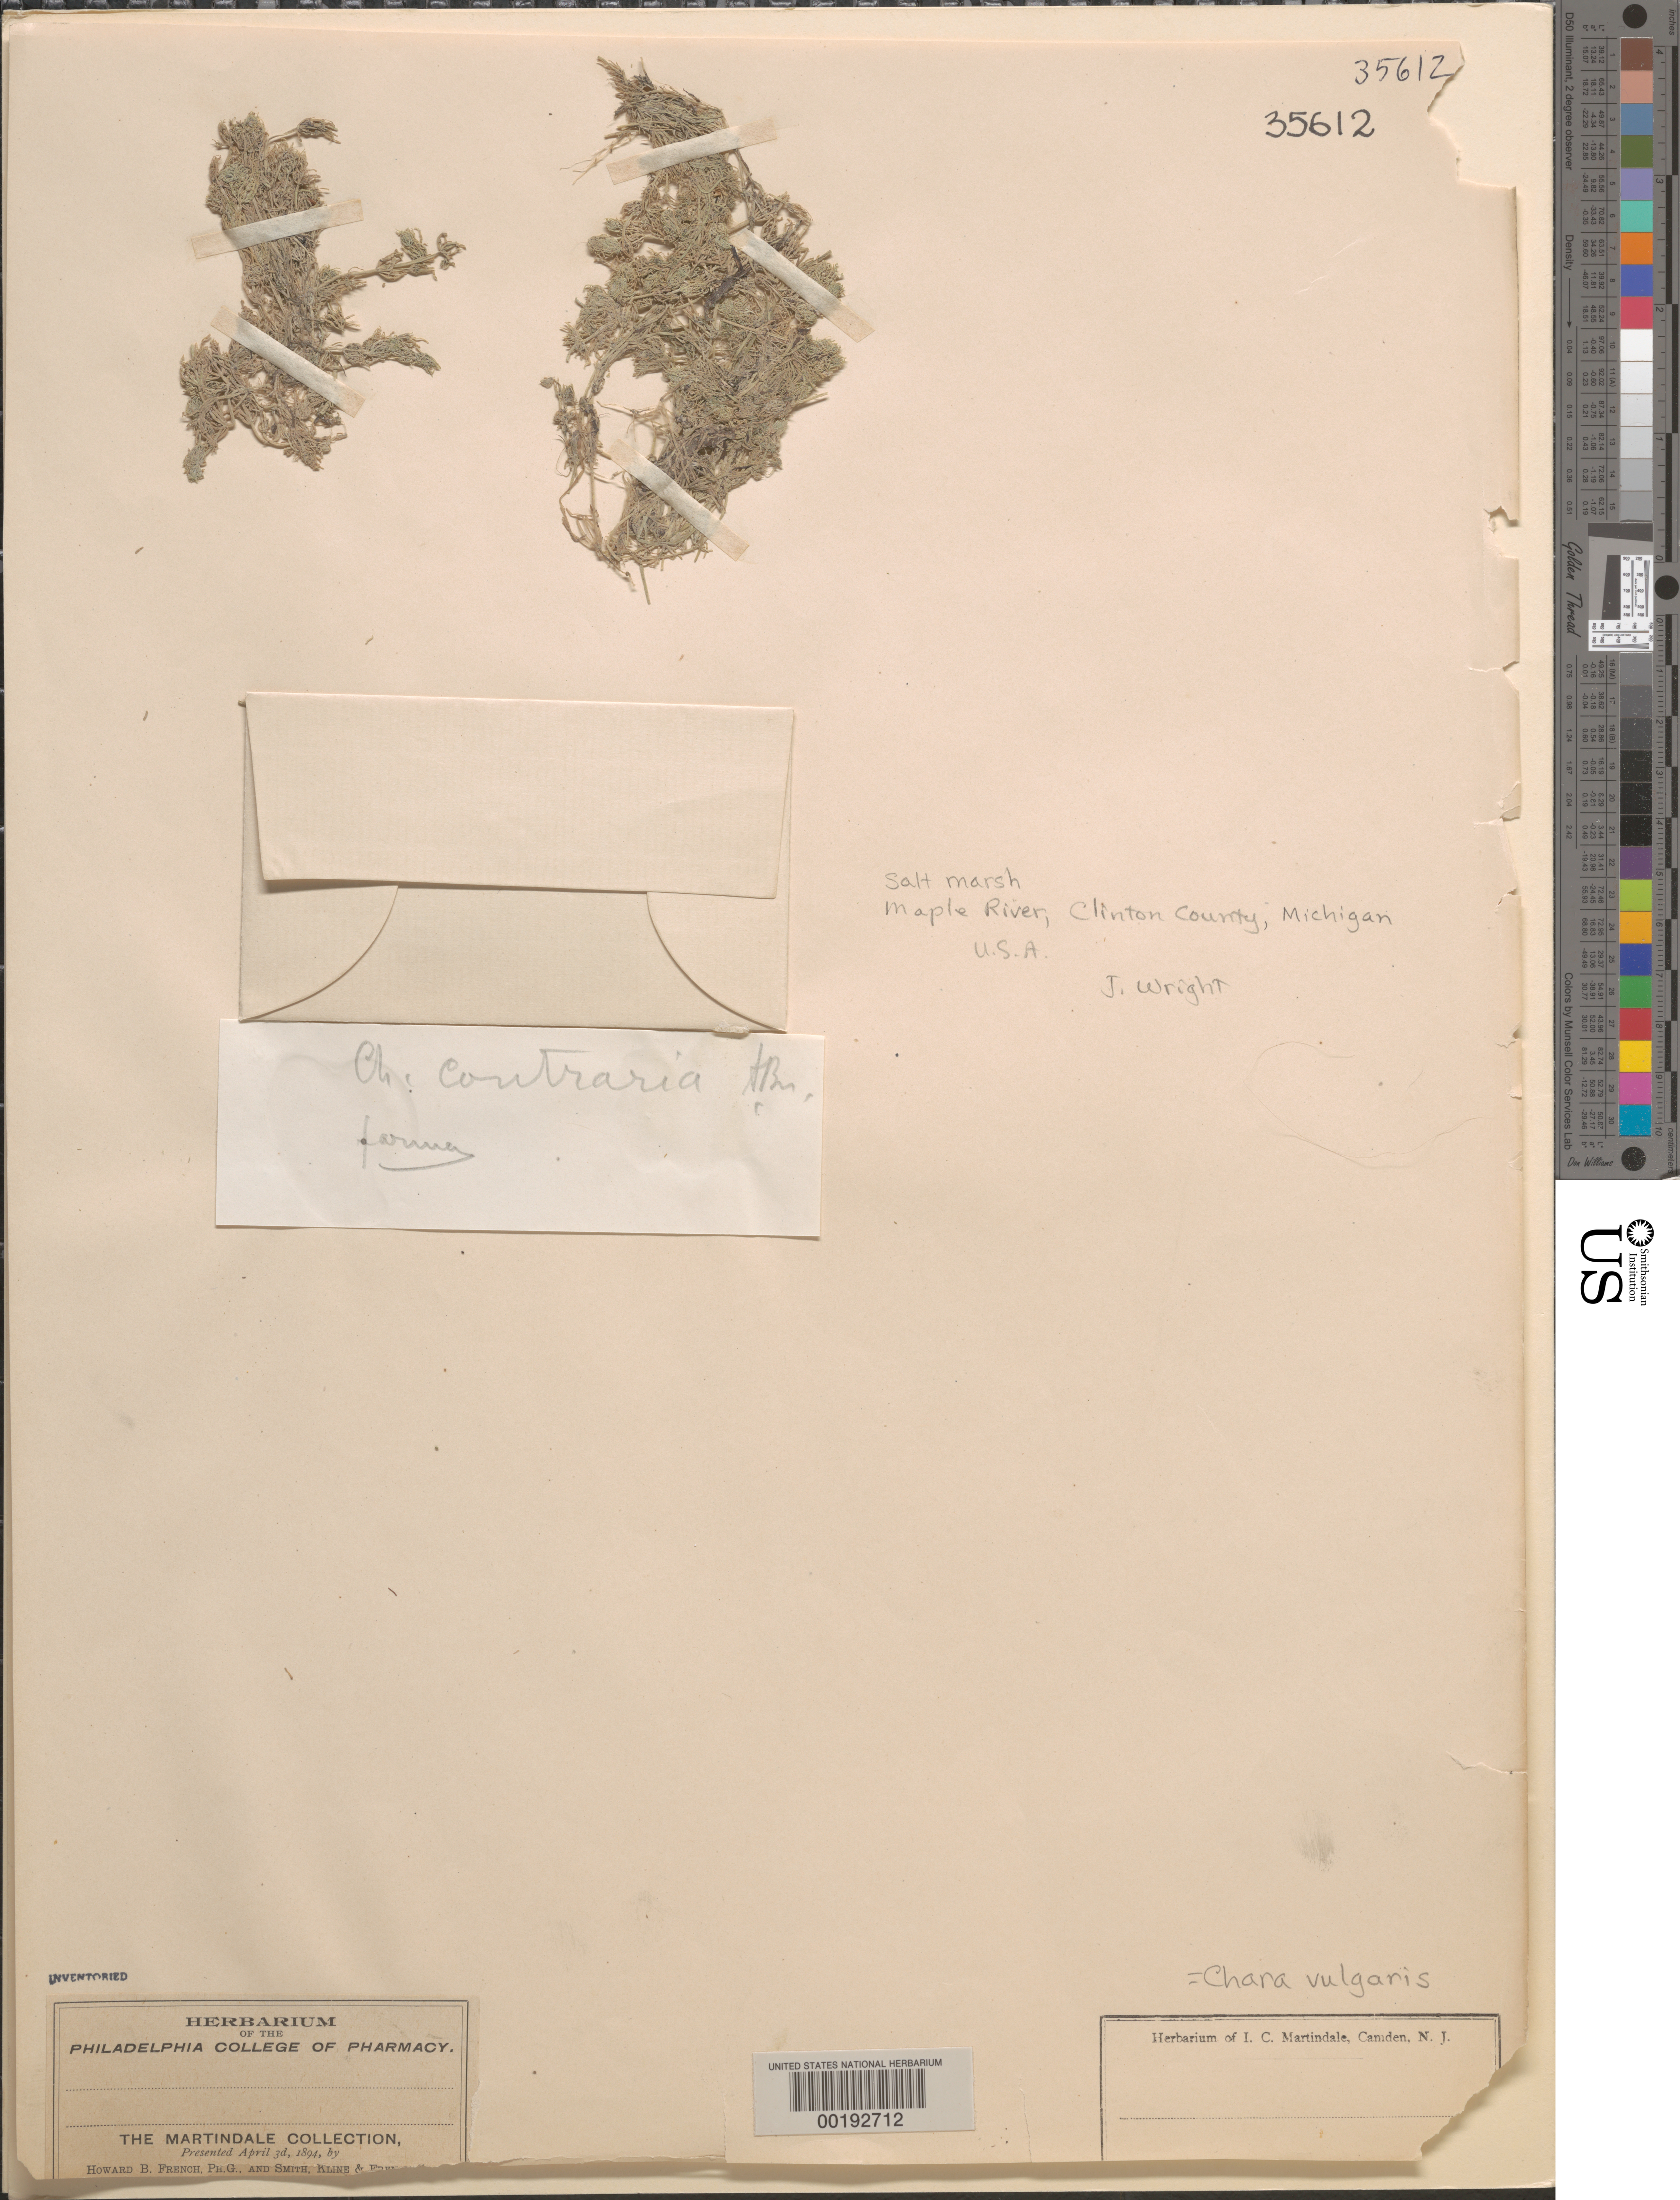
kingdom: Plantae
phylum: Charophyta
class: Charophyceae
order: Charales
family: Characeae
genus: Chara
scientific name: Chara vulgaris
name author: L.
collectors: J. Wright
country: United States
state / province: Michigan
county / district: Clinton County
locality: Maple River salt marsh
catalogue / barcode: US 35612